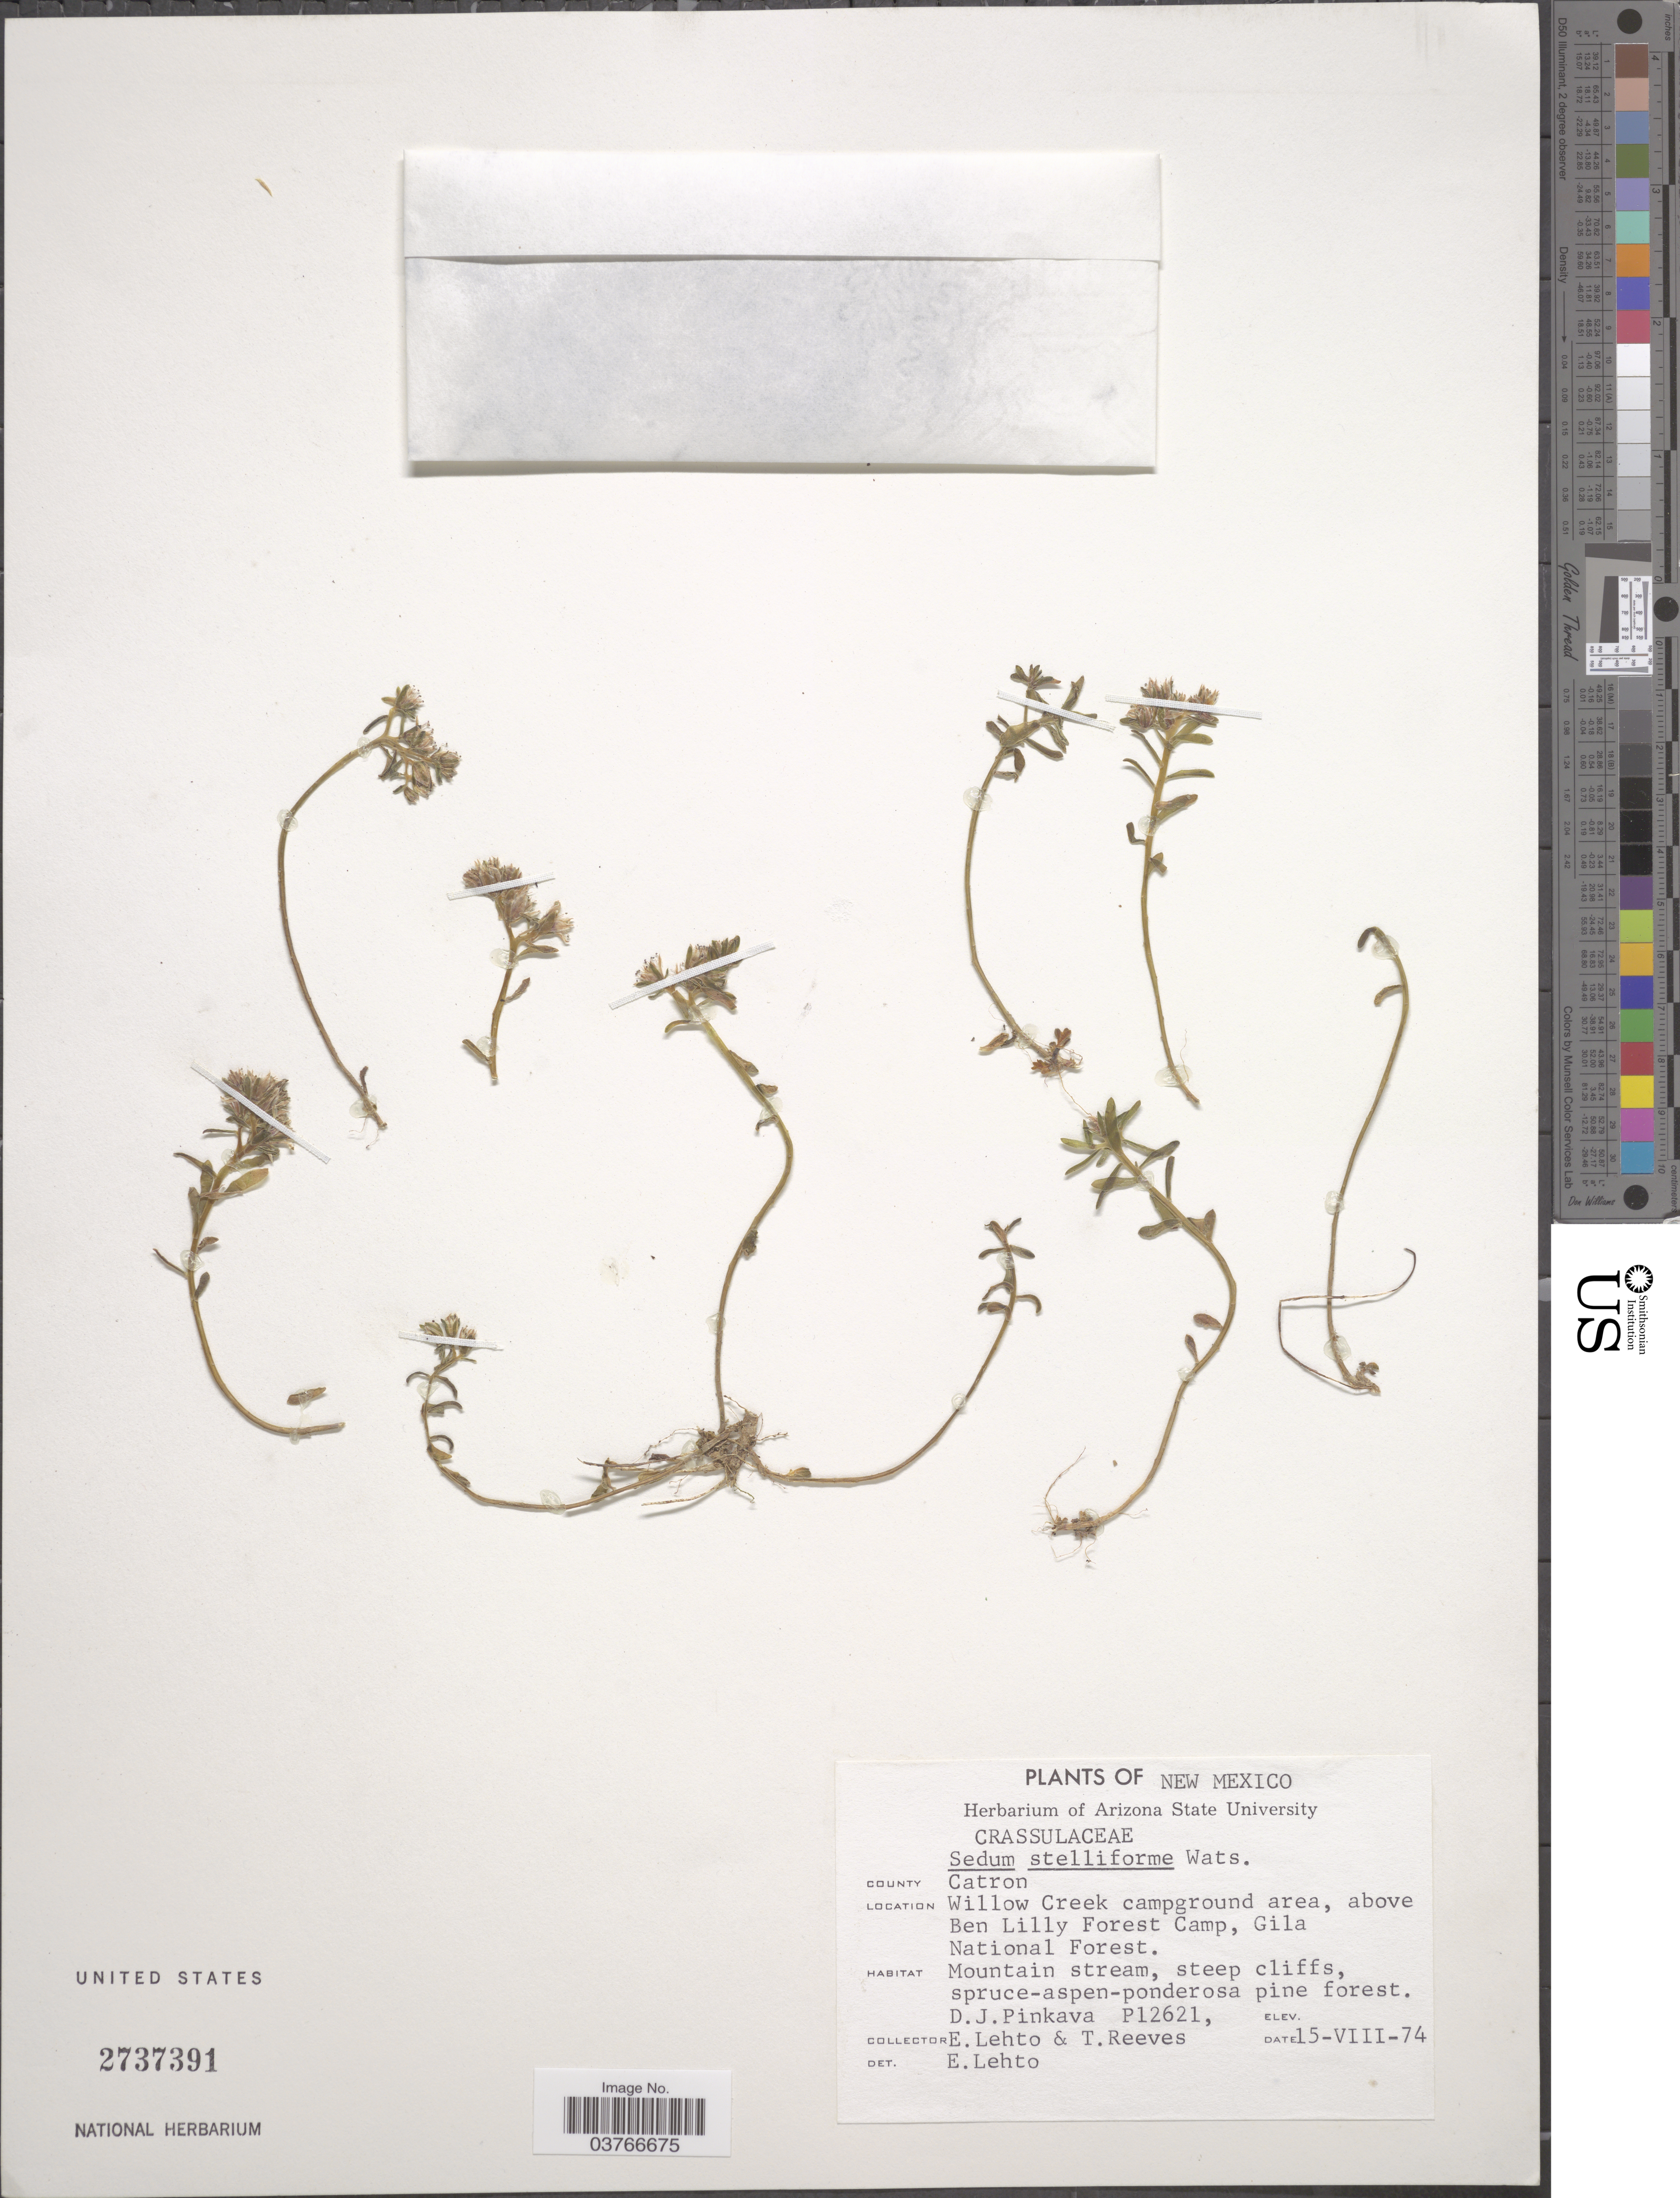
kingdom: Plantae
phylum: Tracheophyta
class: Magnoliopsida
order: Saxifragales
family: Crassulaceae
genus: Sedum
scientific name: Sedum stelliforme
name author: S. Watson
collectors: D. J. Pinkava, E. Lehto & T. Reeves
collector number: P12621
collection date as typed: Transcribed d/m/y: 15/8/74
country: United States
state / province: New Mexico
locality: County Catron. Willow Creek campground area, above Ben Lilly Forest Camp, Gila National Forest.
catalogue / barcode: US 2737391